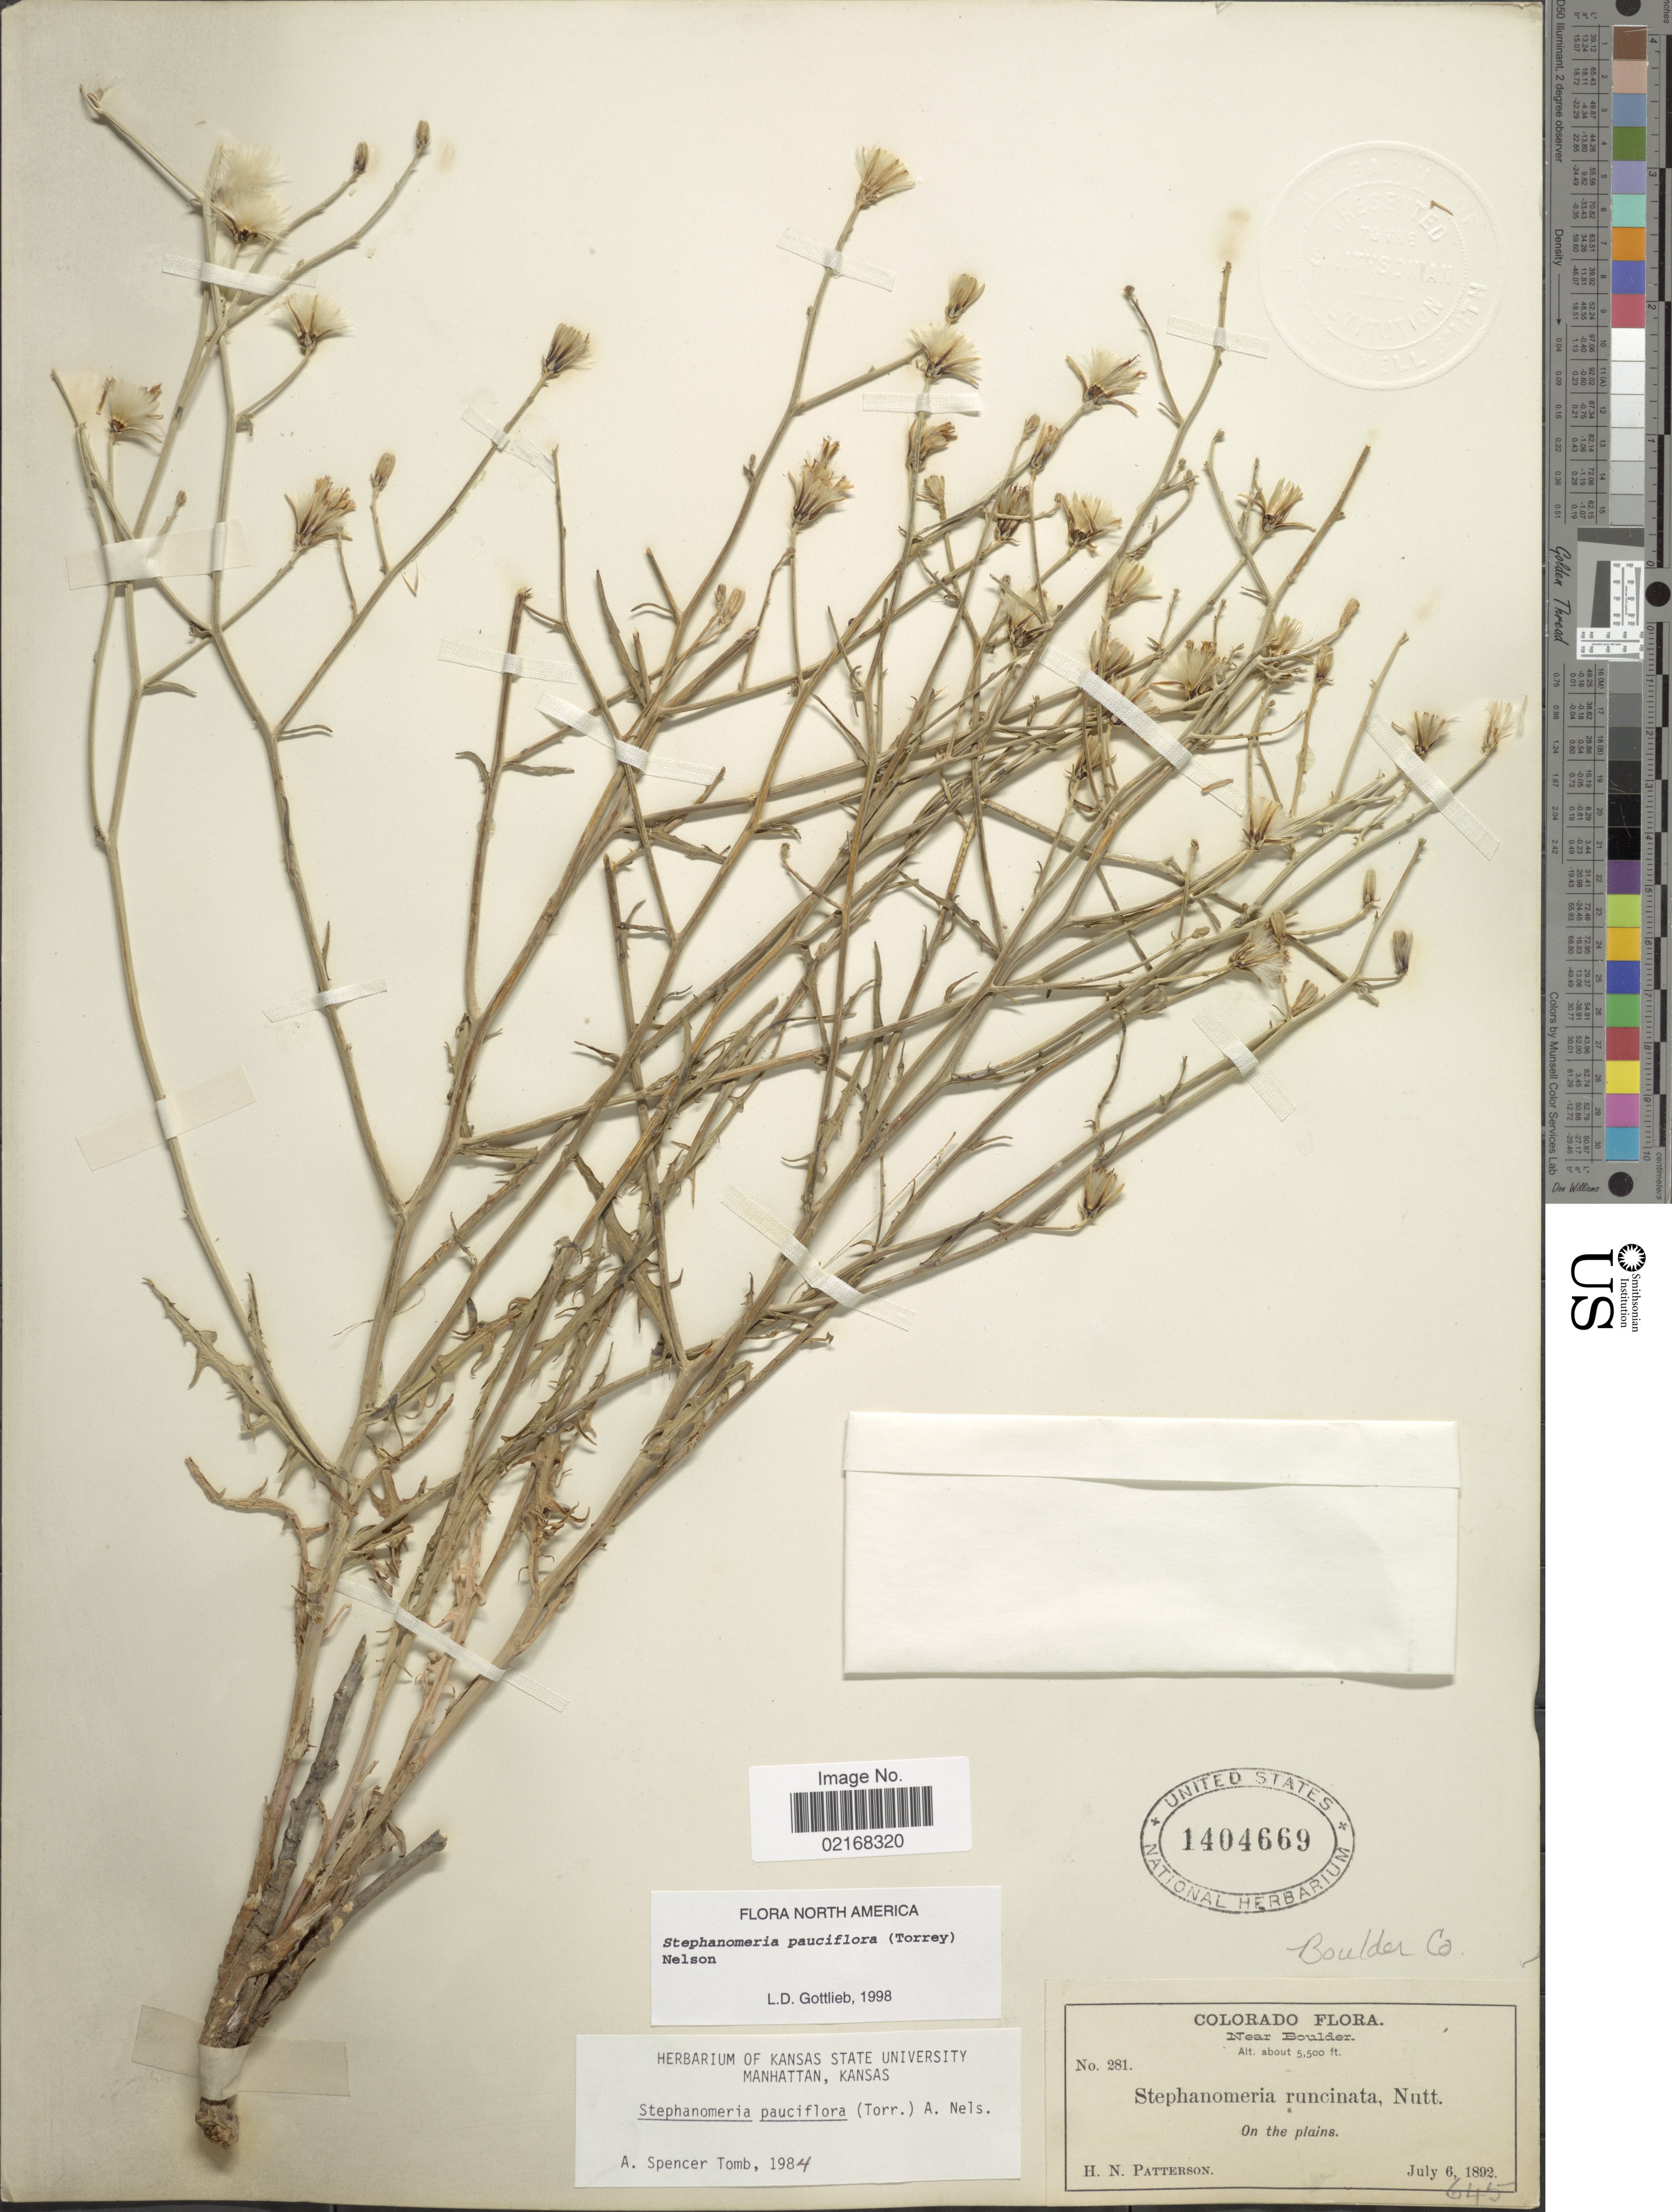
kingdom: Plantae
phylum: Tracheophyta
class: Magnoliopsida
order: Asterales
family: Asteraceae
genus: Stephanomeria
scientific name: Stephanomeria pauciflora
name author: (Torr.) A. Nelson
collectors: H. N. Patterson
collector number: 281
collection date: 1892-07-06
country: United States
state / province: Colorado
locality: Boulder Co. Near Boulder. On the plains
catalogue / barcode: US 1404669